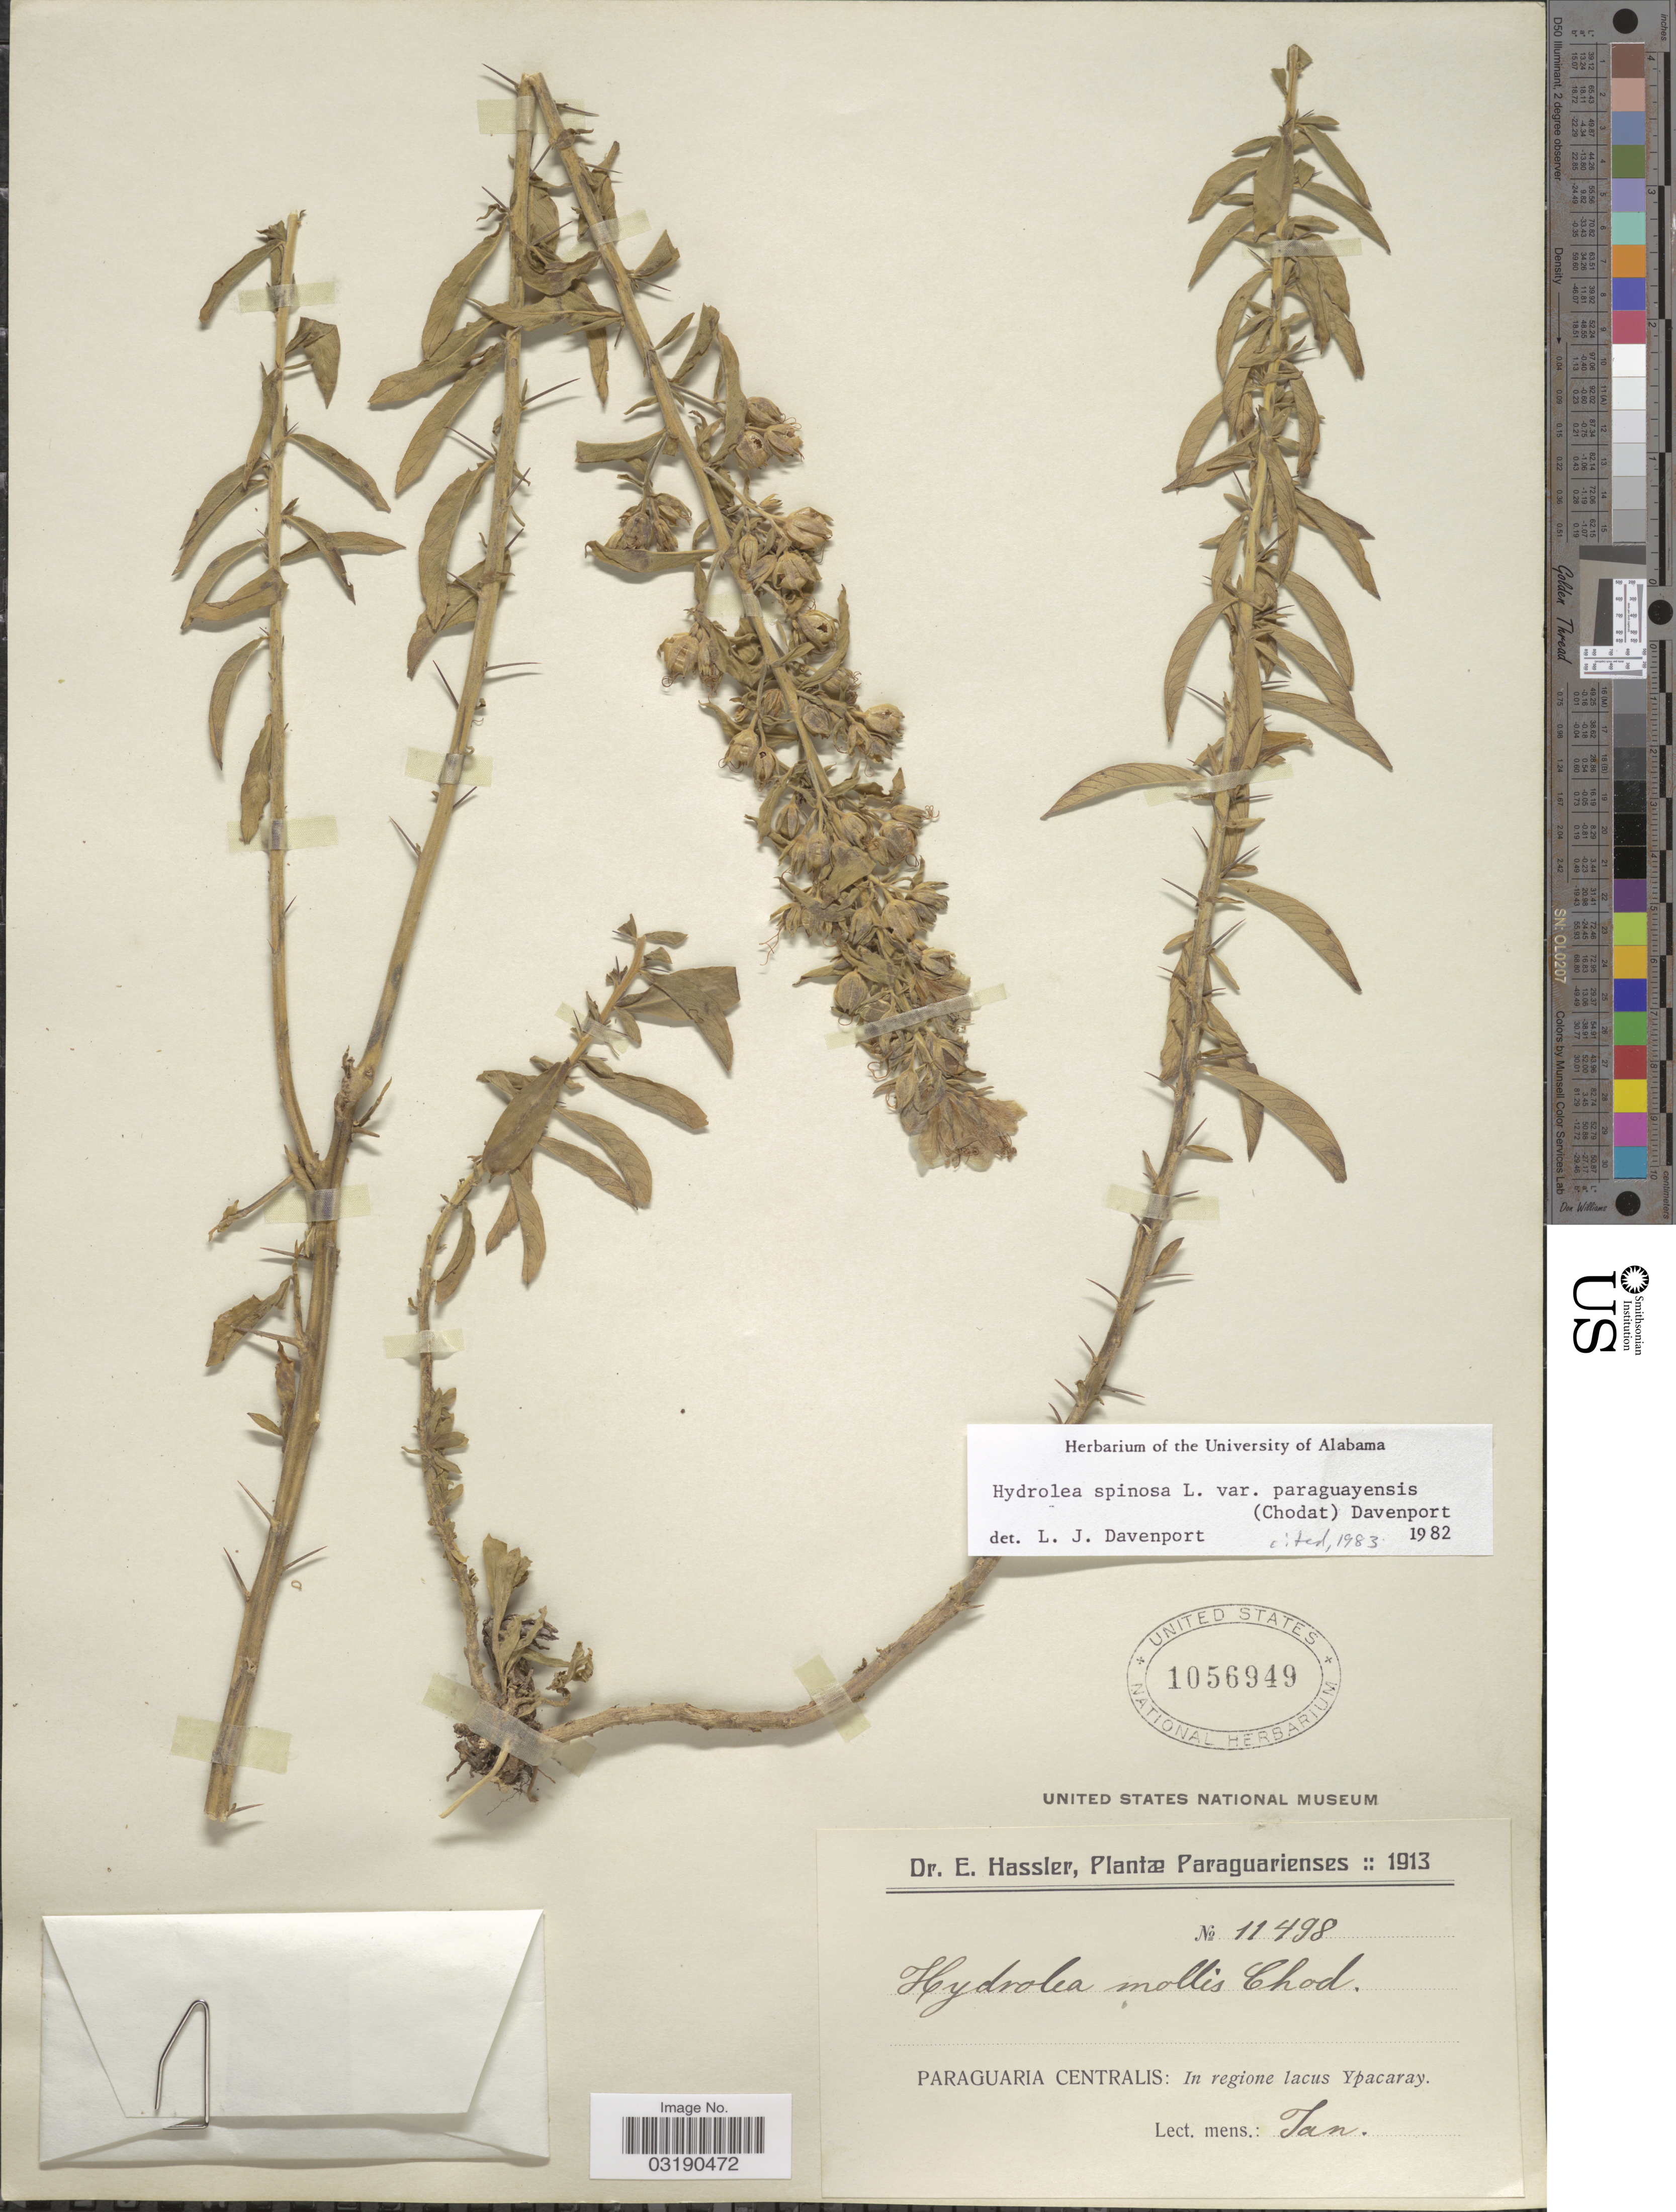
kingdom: Plantae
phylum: Tracheophyta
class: Magnoliopsida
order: Solanales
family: Hydroleaceae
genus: Hydrolea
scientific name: Hydrolea spinosa var. paraguayensis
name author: (Chodat) L.J. Davenp.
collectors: E. Hassler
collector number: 11498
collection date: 1913-01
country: Paraguay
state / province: Paraguari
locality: Paraguaria Centralis: In regione lacus Ypacaray.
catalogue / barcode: US 1056949